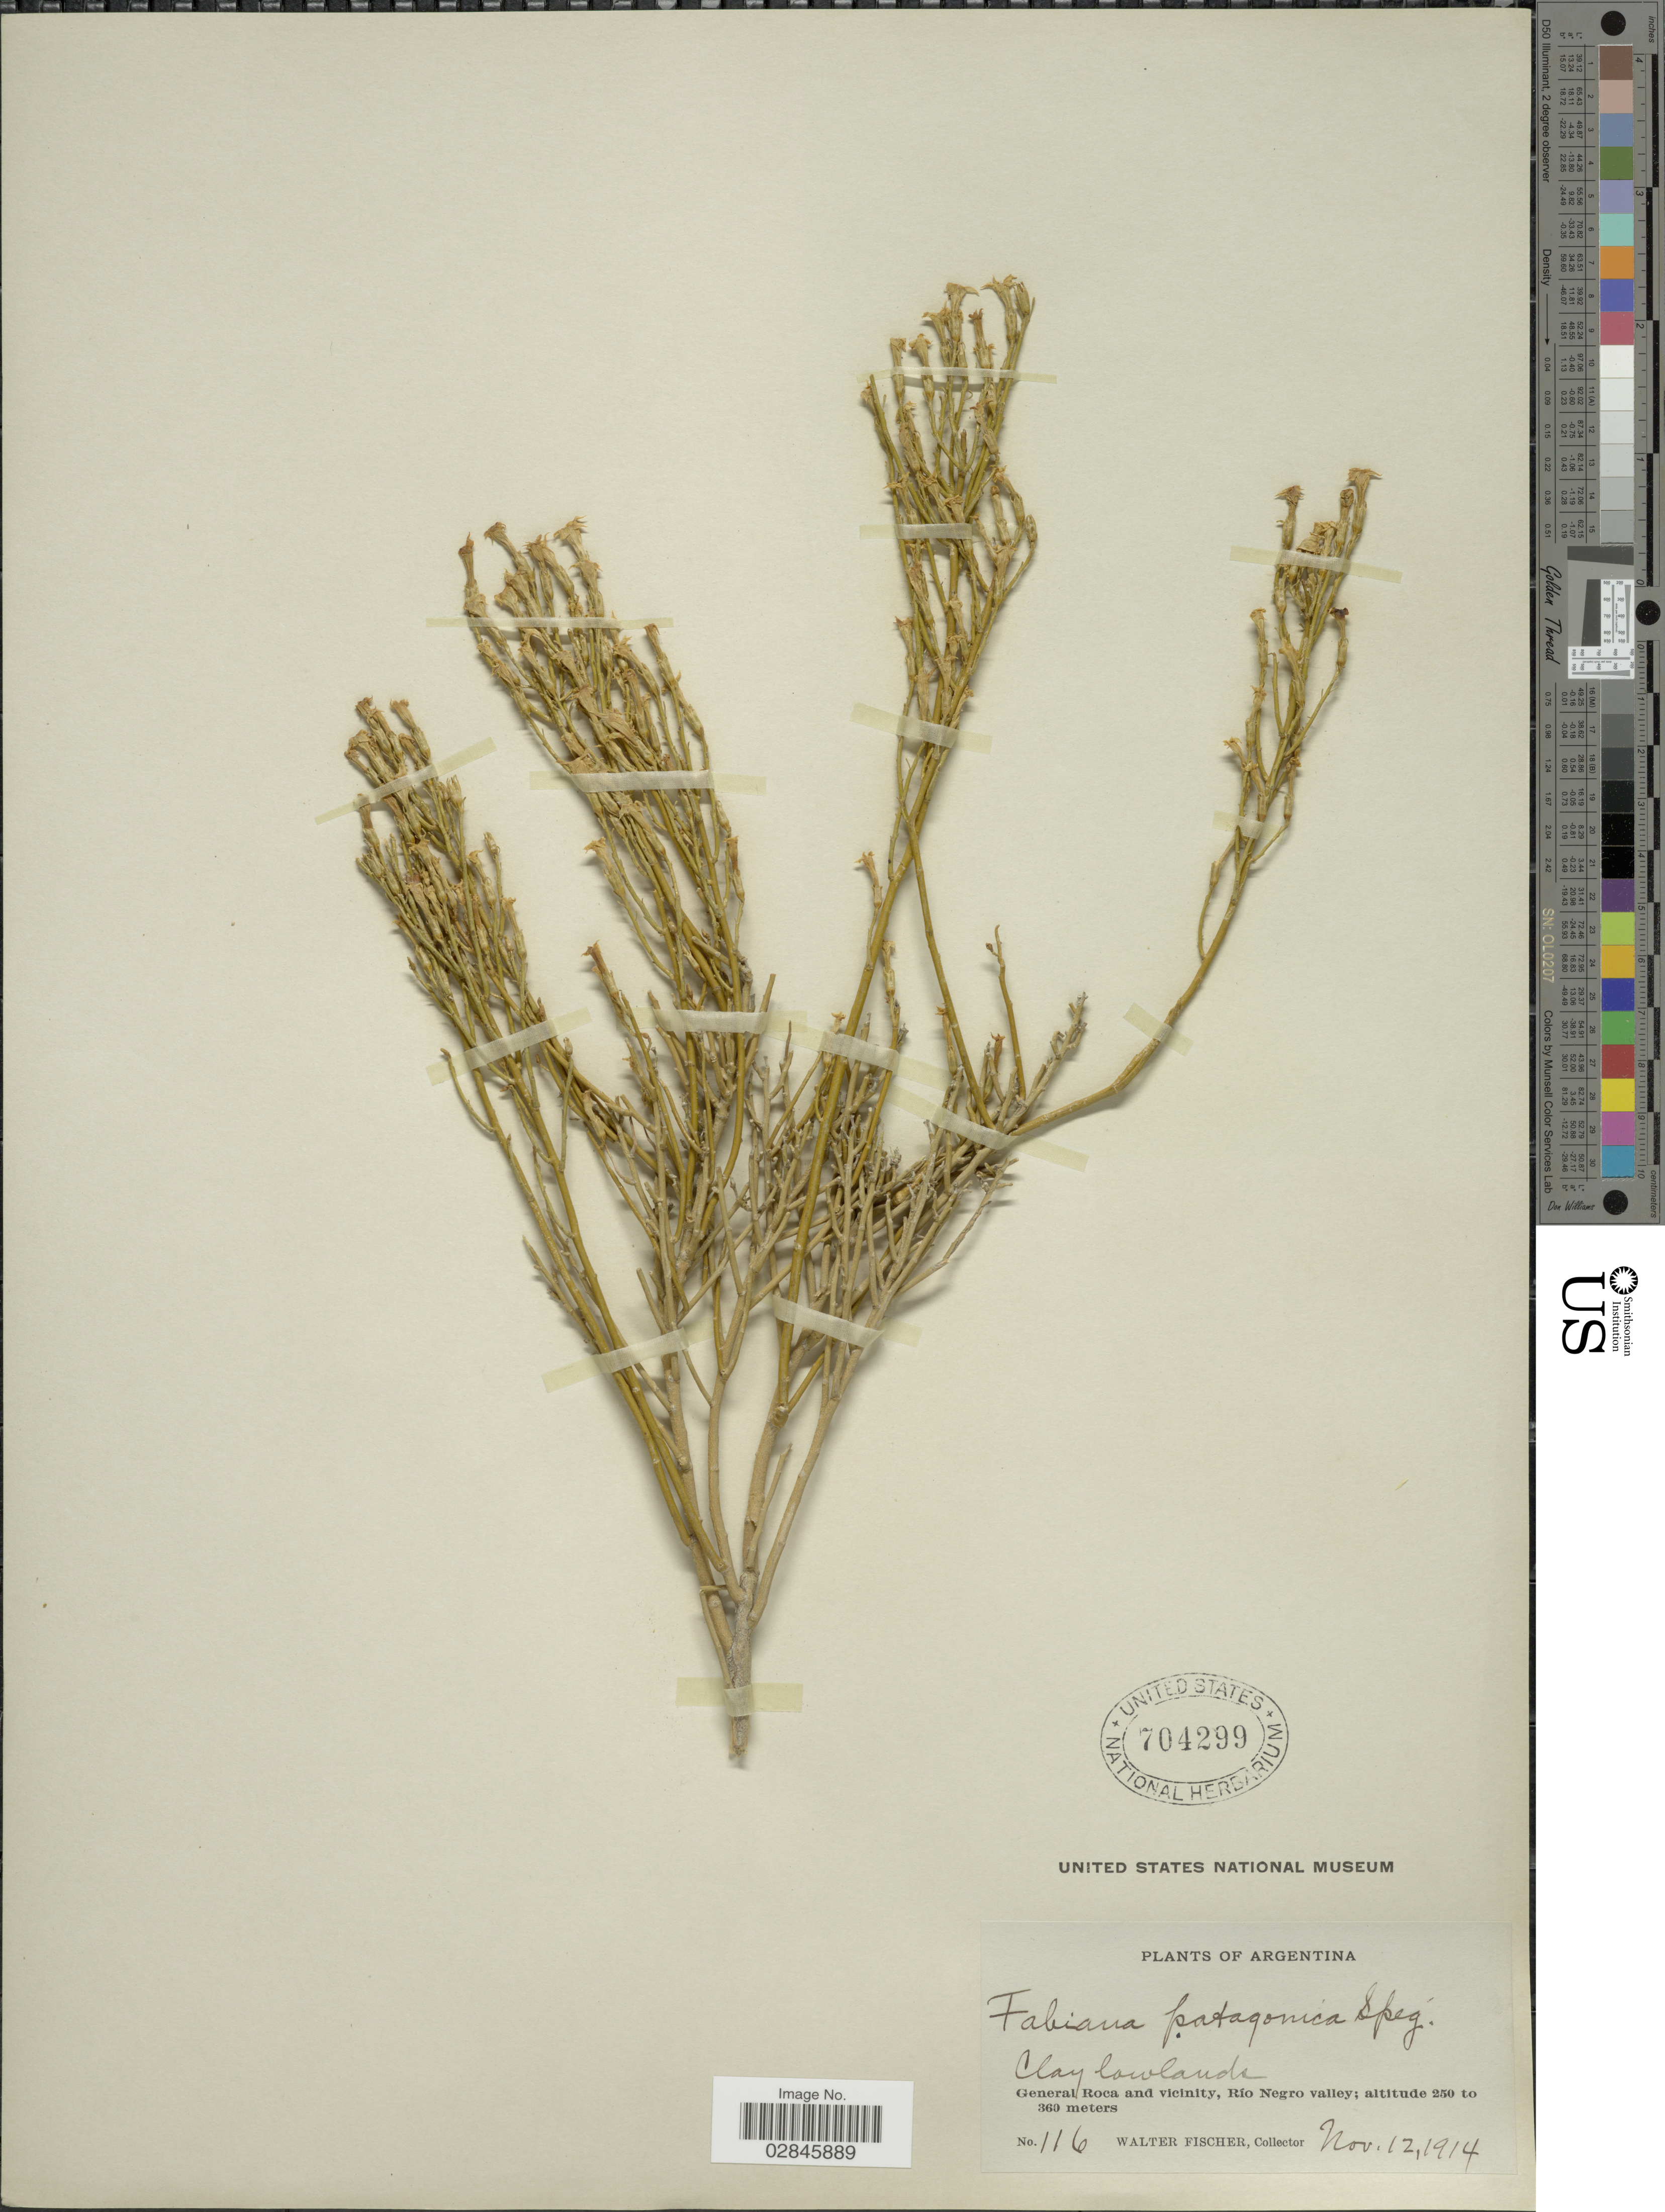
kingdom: Plantae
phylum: Tracheophyta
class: Magnoliopsida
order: Solanales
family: Solanaceae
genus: Fabiana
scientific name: Fabiana patagonica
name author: Speg.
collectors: W. Fischer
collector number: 116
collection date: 1914-11-12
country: Argentina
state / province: Rio Negro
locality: General Roca and vicinity, Río Negro valley.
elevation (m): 250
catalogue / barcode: US 704299